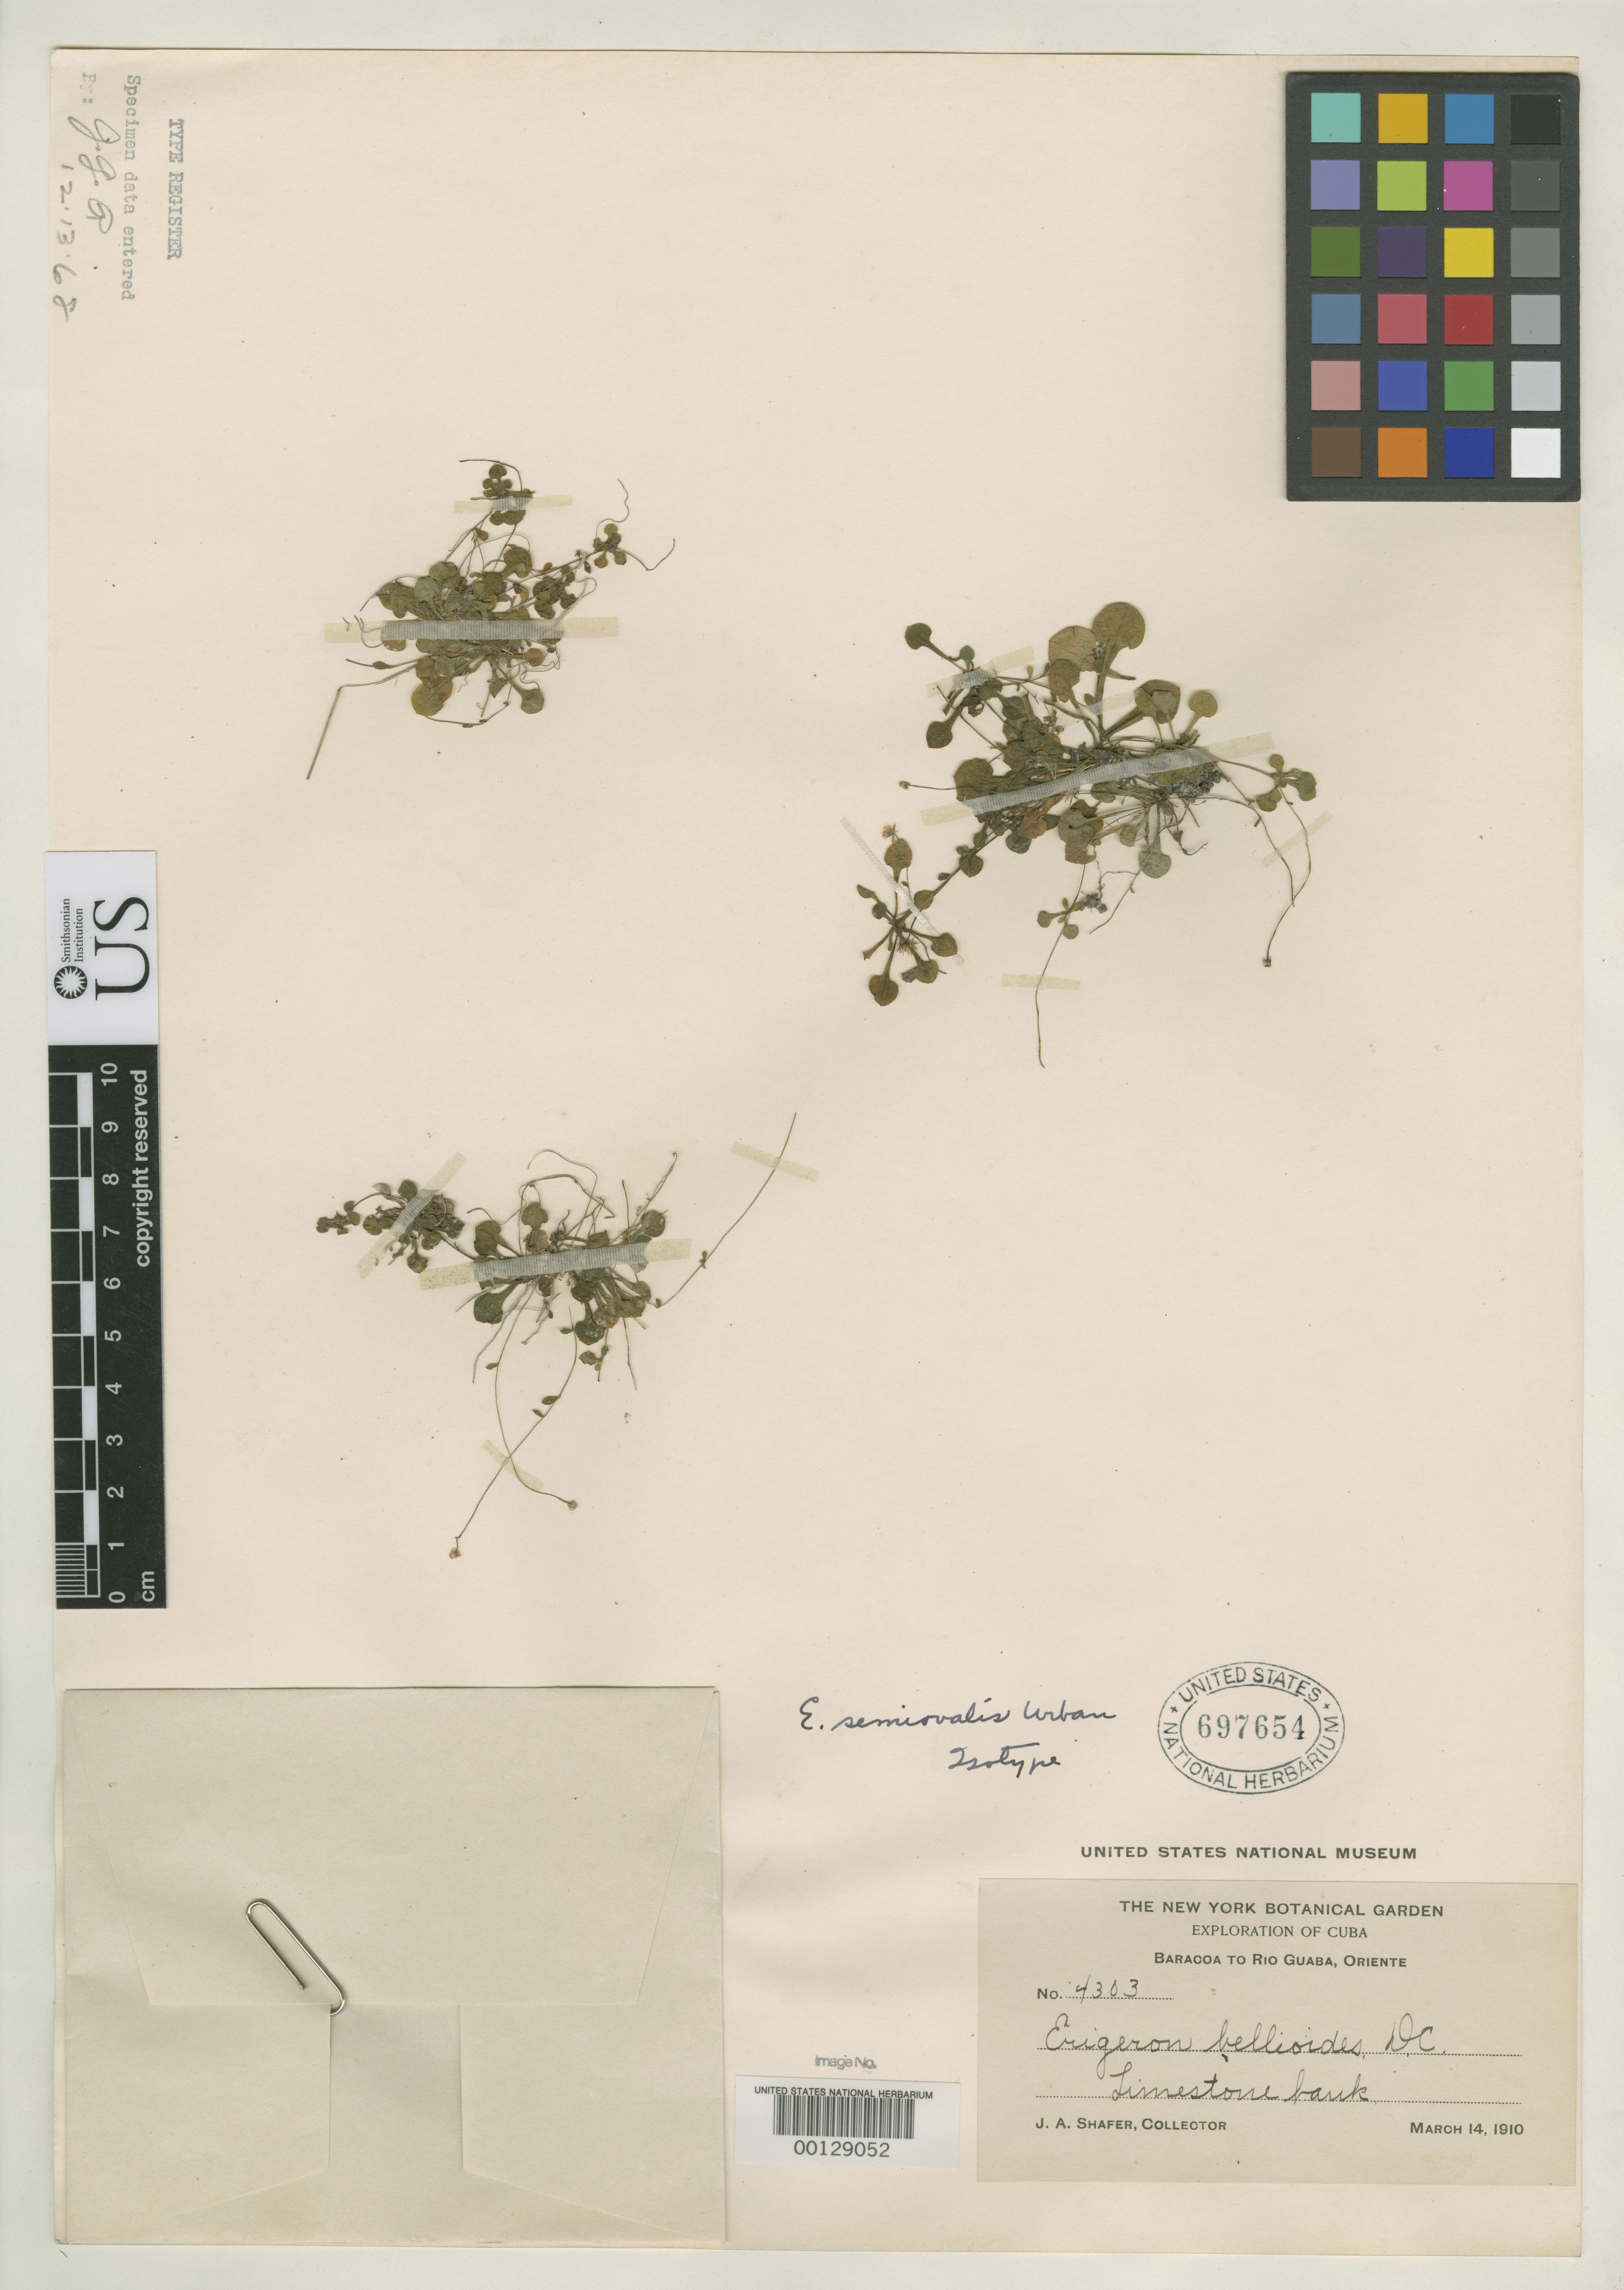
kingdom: Plantae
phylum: Tracheophyta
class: Magnoliopsida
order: Asterales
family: Asteraceae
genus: Erigeron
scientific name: Erigeron semiovalis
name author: Urb.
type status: Isotype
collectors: J. A. Shafer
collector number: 4303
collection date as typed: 14 Mar 1910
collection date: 1910-03-14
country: Cuba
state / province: Oriente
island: Greater Antilles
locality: Baracoa to Rio Guaba.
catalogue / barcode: US 697654